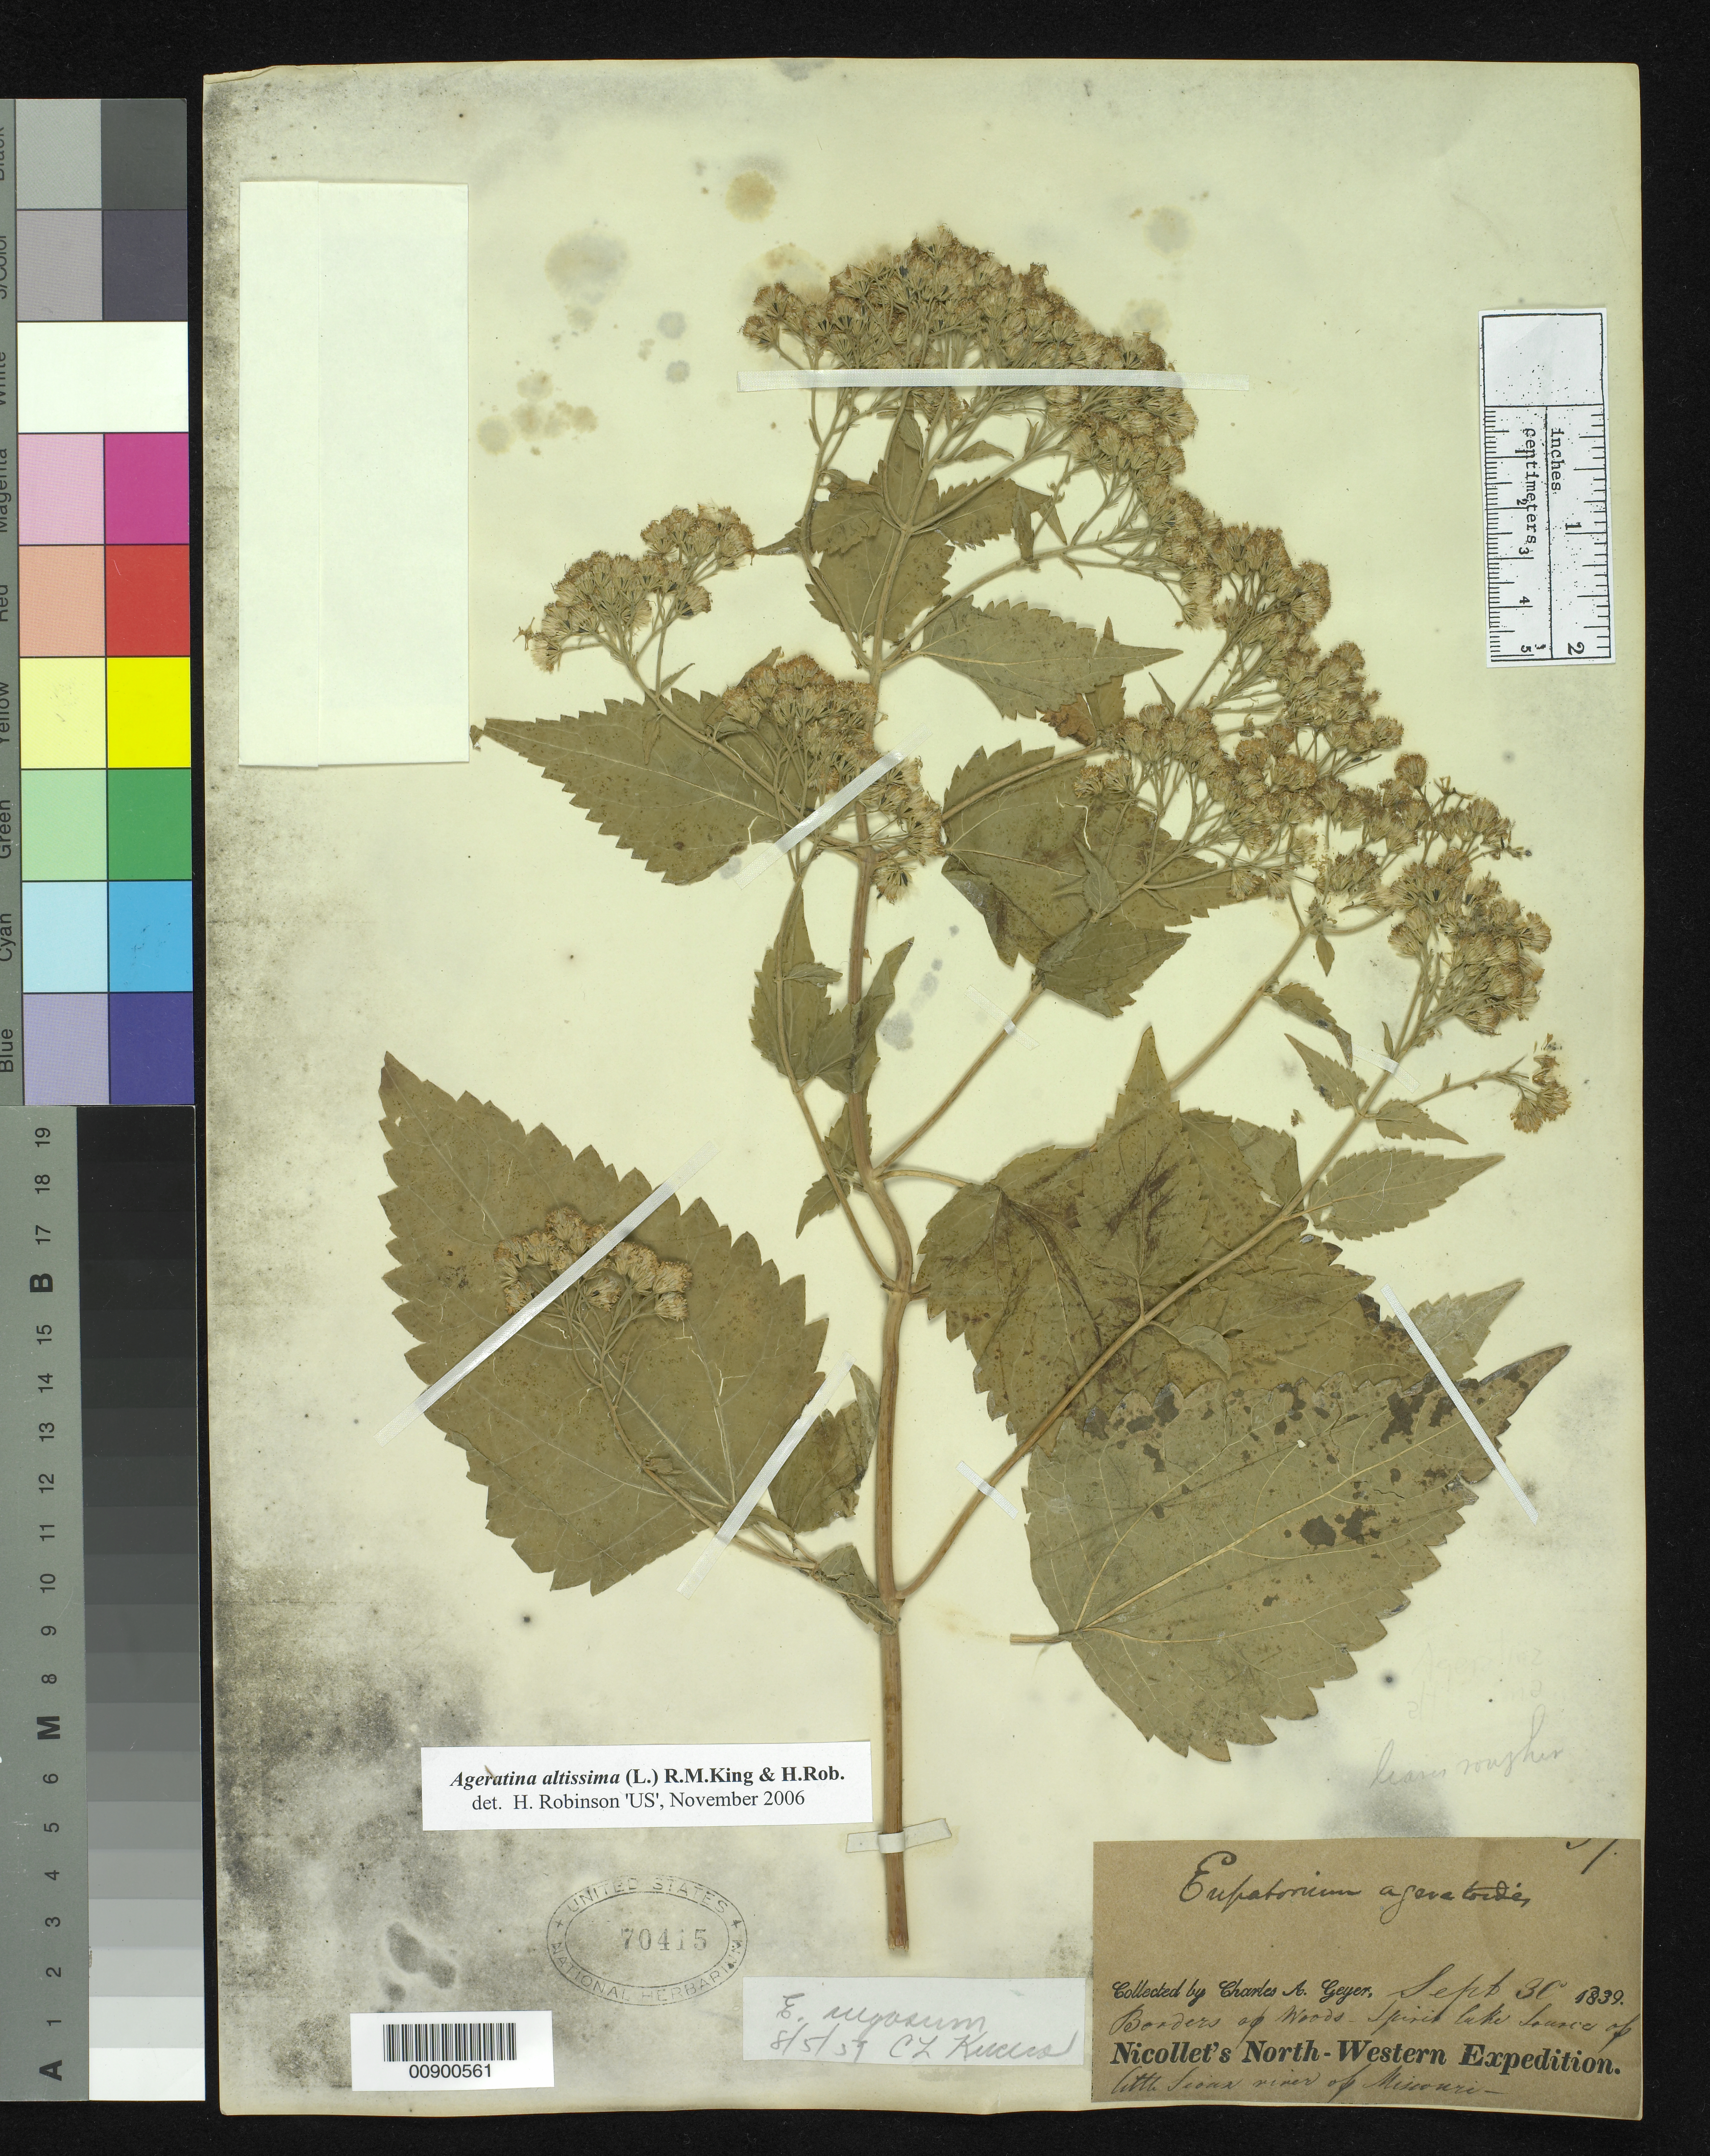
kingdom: Plantae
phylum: Tracheophyta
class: Magnoliopsida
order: Asterales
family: Asteraceae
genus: Ageratina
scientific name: Ageratina altissima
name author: (L.) R.M. King & H. Rob.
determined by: Robinson, Harold E., (US)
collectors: C. A. Geyer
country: United States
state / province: Missouri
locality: Spirit Lake source of Little Sioux River of Missouri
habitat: Borders of woods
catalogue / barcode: US 70415